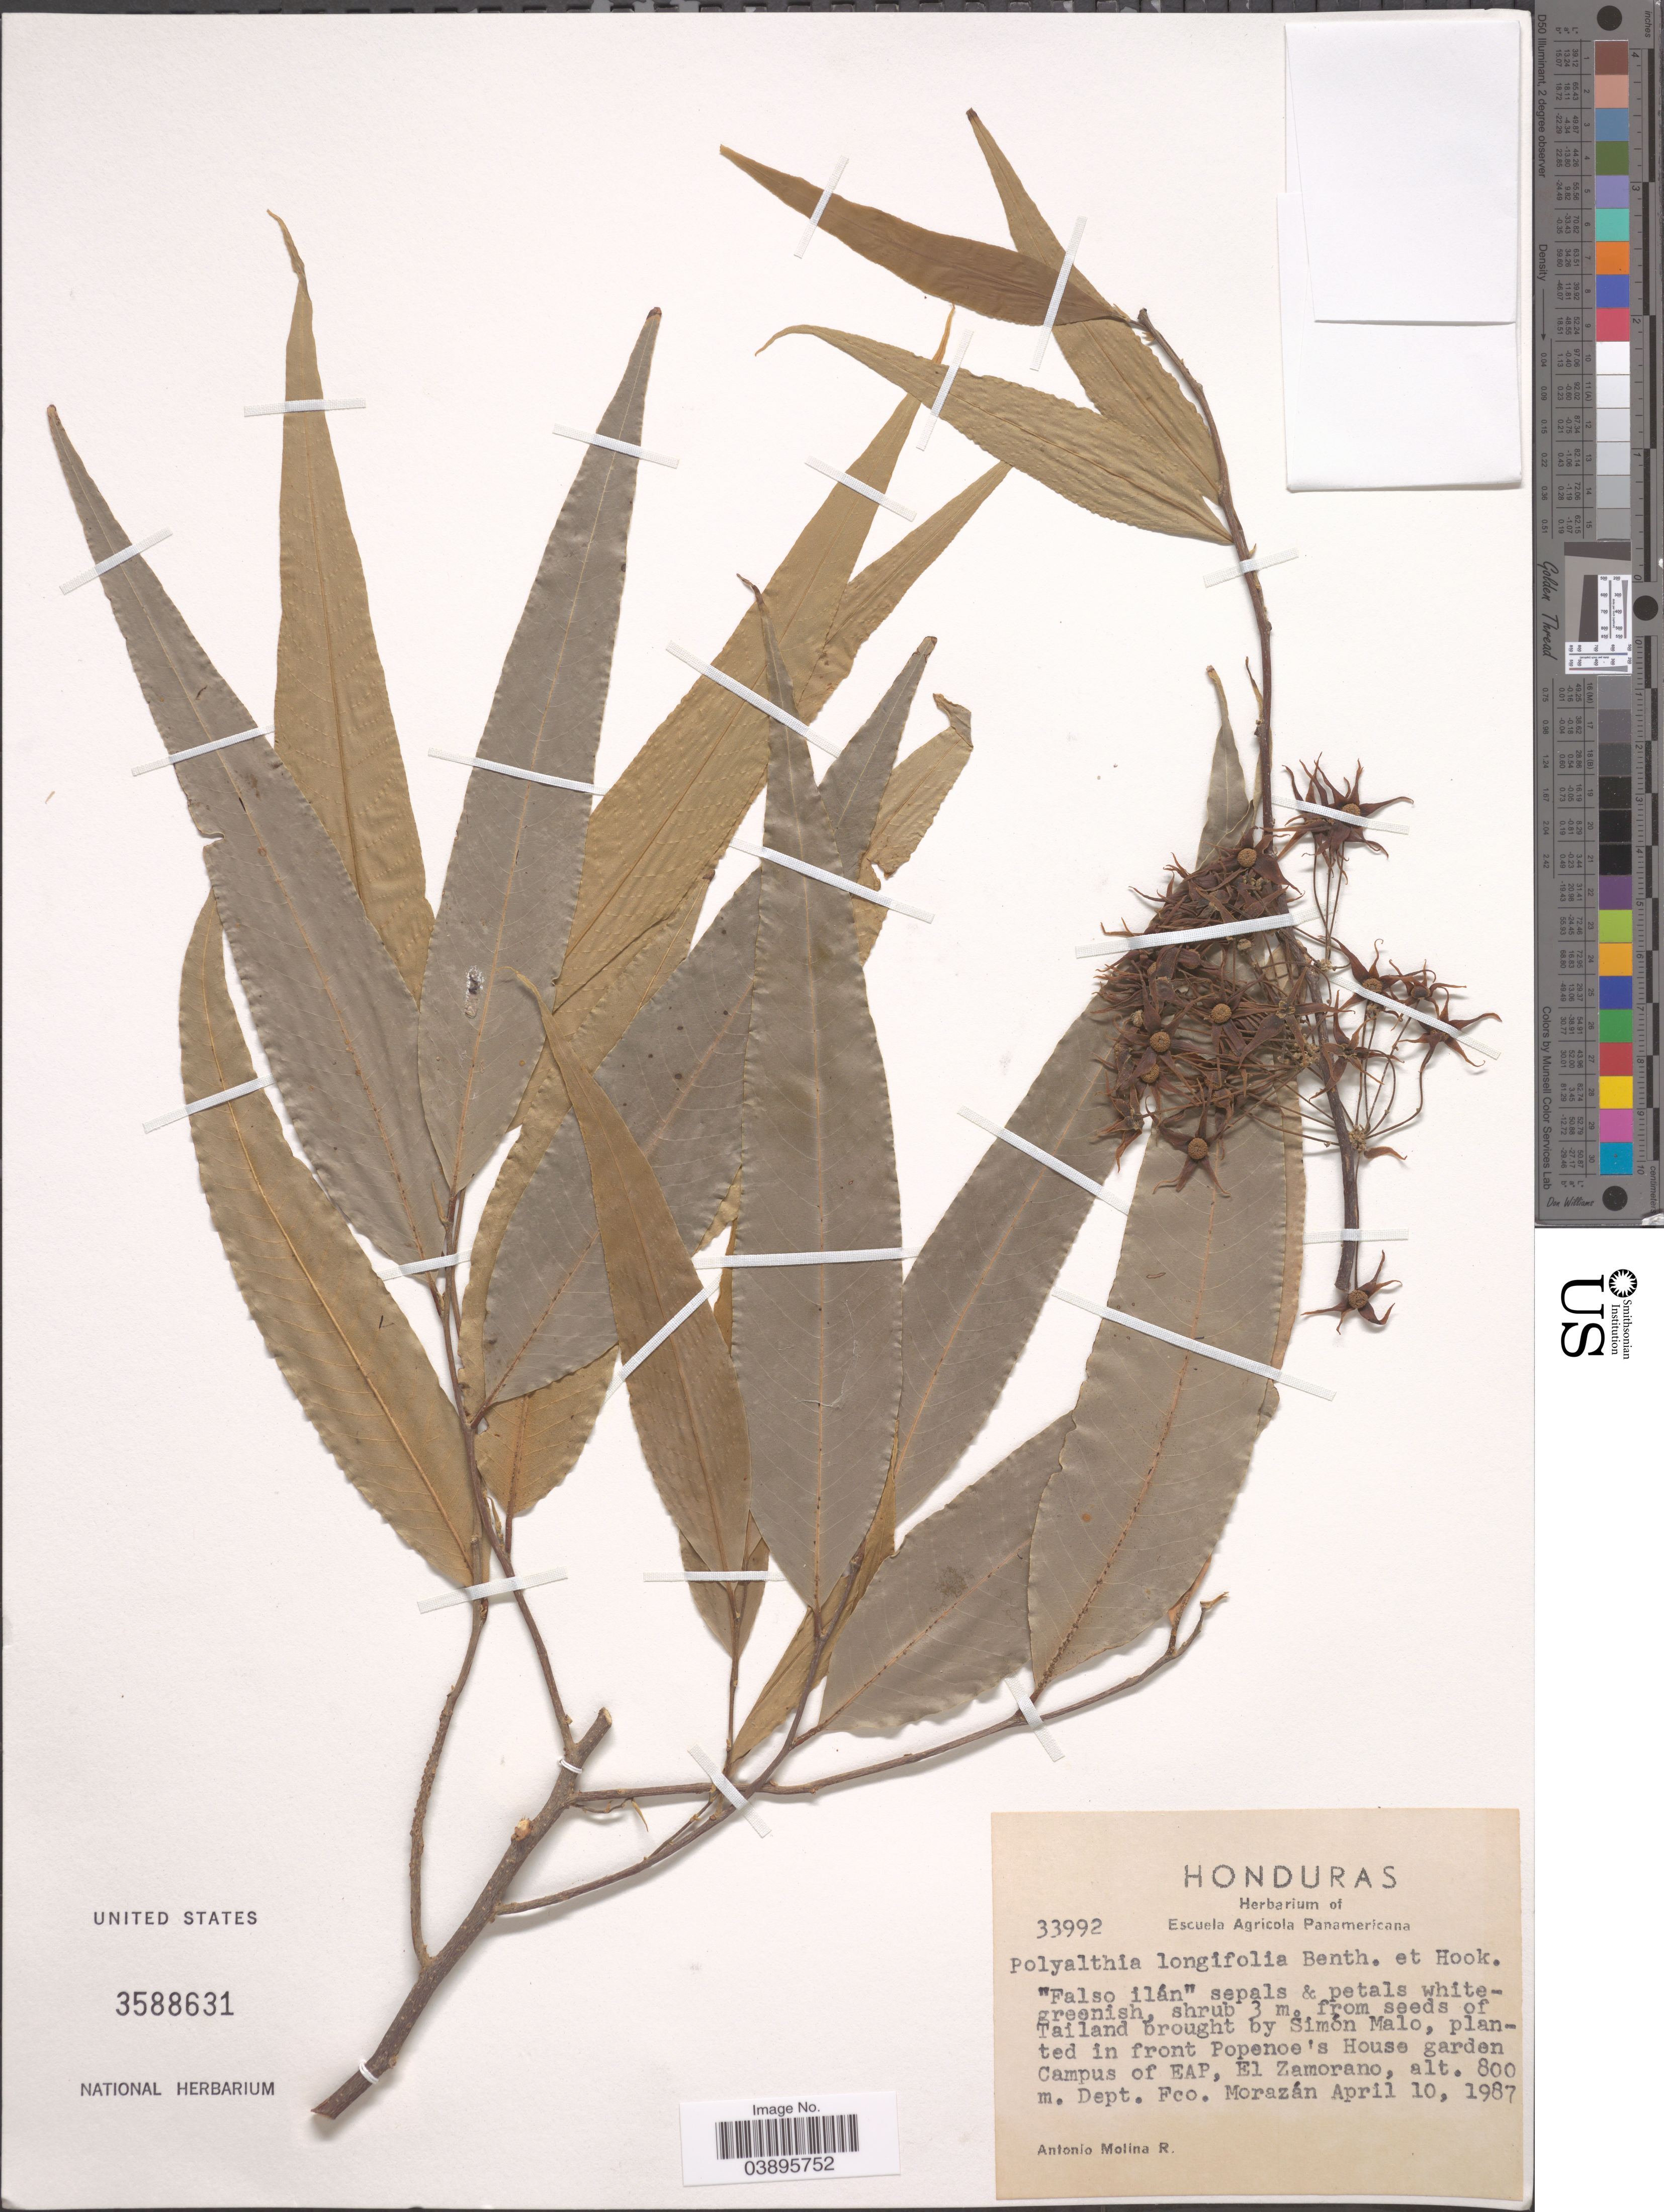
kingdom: Plantae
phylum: Tracheophyta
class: Magnoliopsida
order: Magnoliales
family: Annonaceae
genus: Polyalthia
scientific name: Polyalthia longifolia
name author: (Sonn.) Thwaites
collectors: A. Molina R.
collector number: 33992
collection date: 1987-04-10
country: Honduras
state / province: Fco. Morazán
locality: In front of Popenoe's House garden Campus of EAP, El Zamorano, Dept. Fco. Morazán.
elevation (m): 800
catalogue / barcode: US 3588631